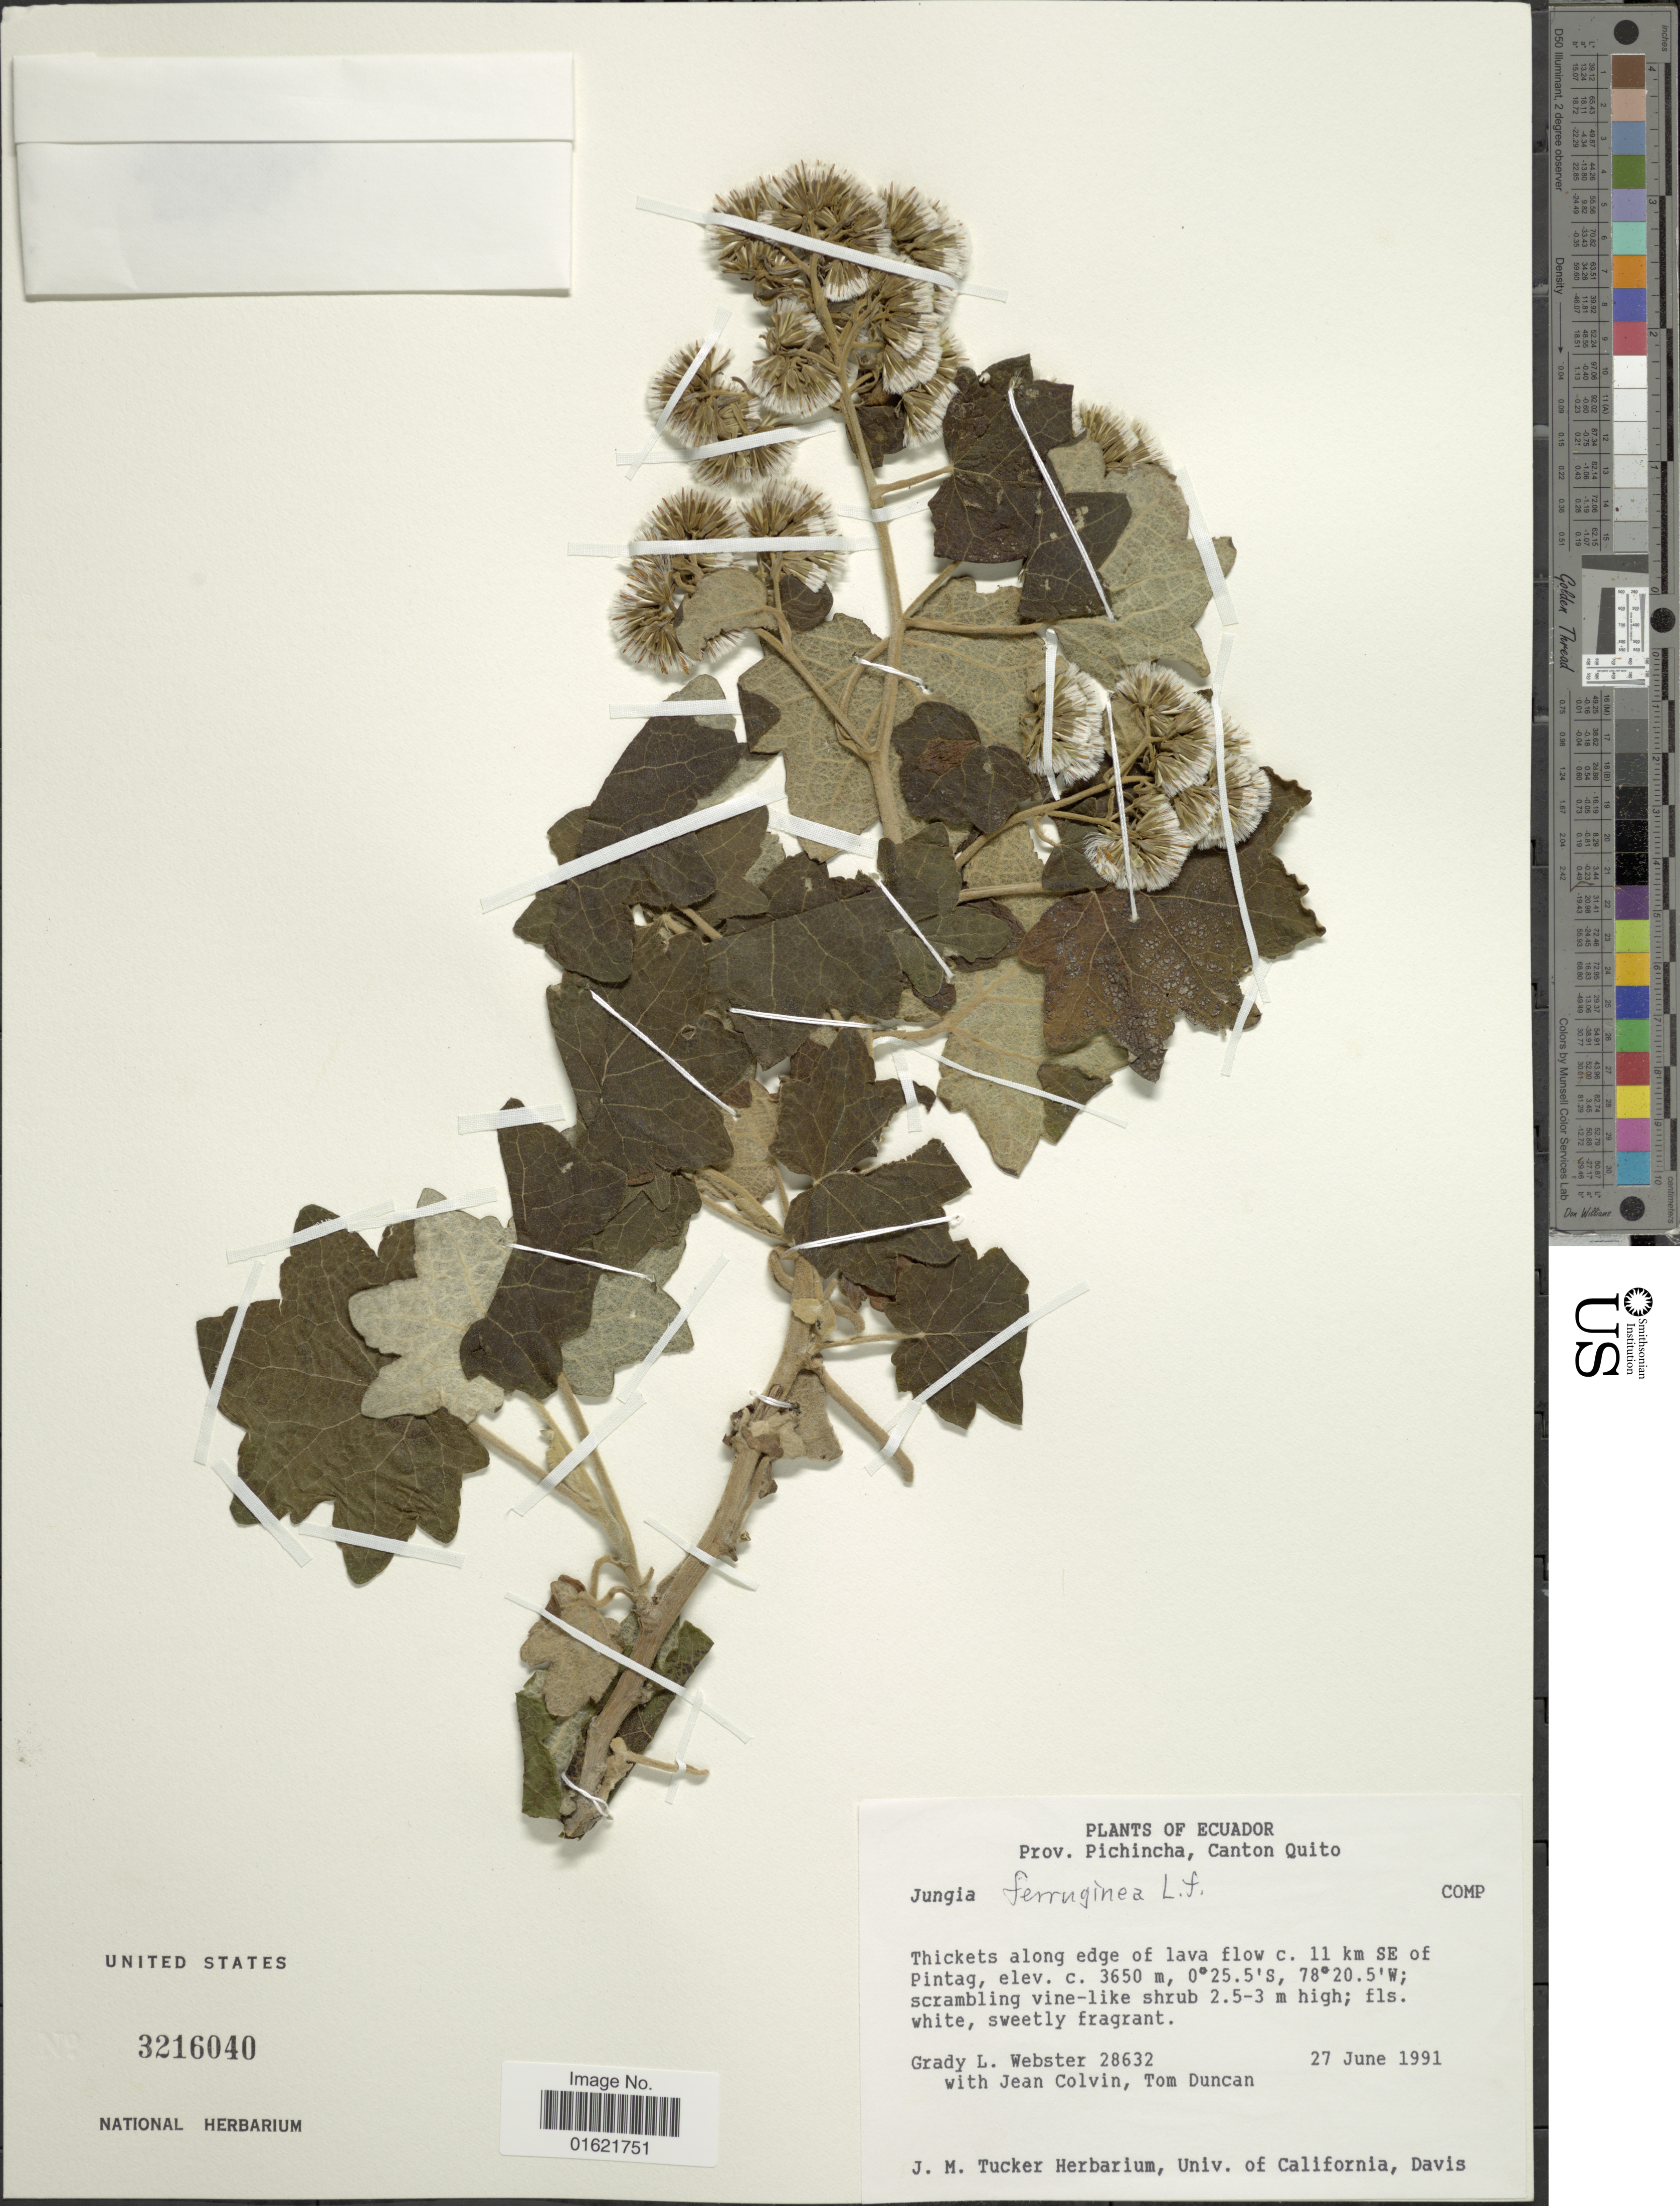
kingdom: Plantae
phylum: Tracheophyta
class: Magnoliopsida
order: Asterales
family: Asteraceae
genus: Jungia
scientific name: Jungia ferruginea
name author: L. f.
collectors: G. L. Webster, J. Colvin & T. Duncan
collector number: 28632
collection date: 1991-06-27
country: Ecuador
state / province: Pichincha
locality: Prov. Pichincha, Canton Quito. Thickets along edge of lava flow, 11 km SE of Pintag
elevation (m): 3650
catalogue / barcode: US 3216040